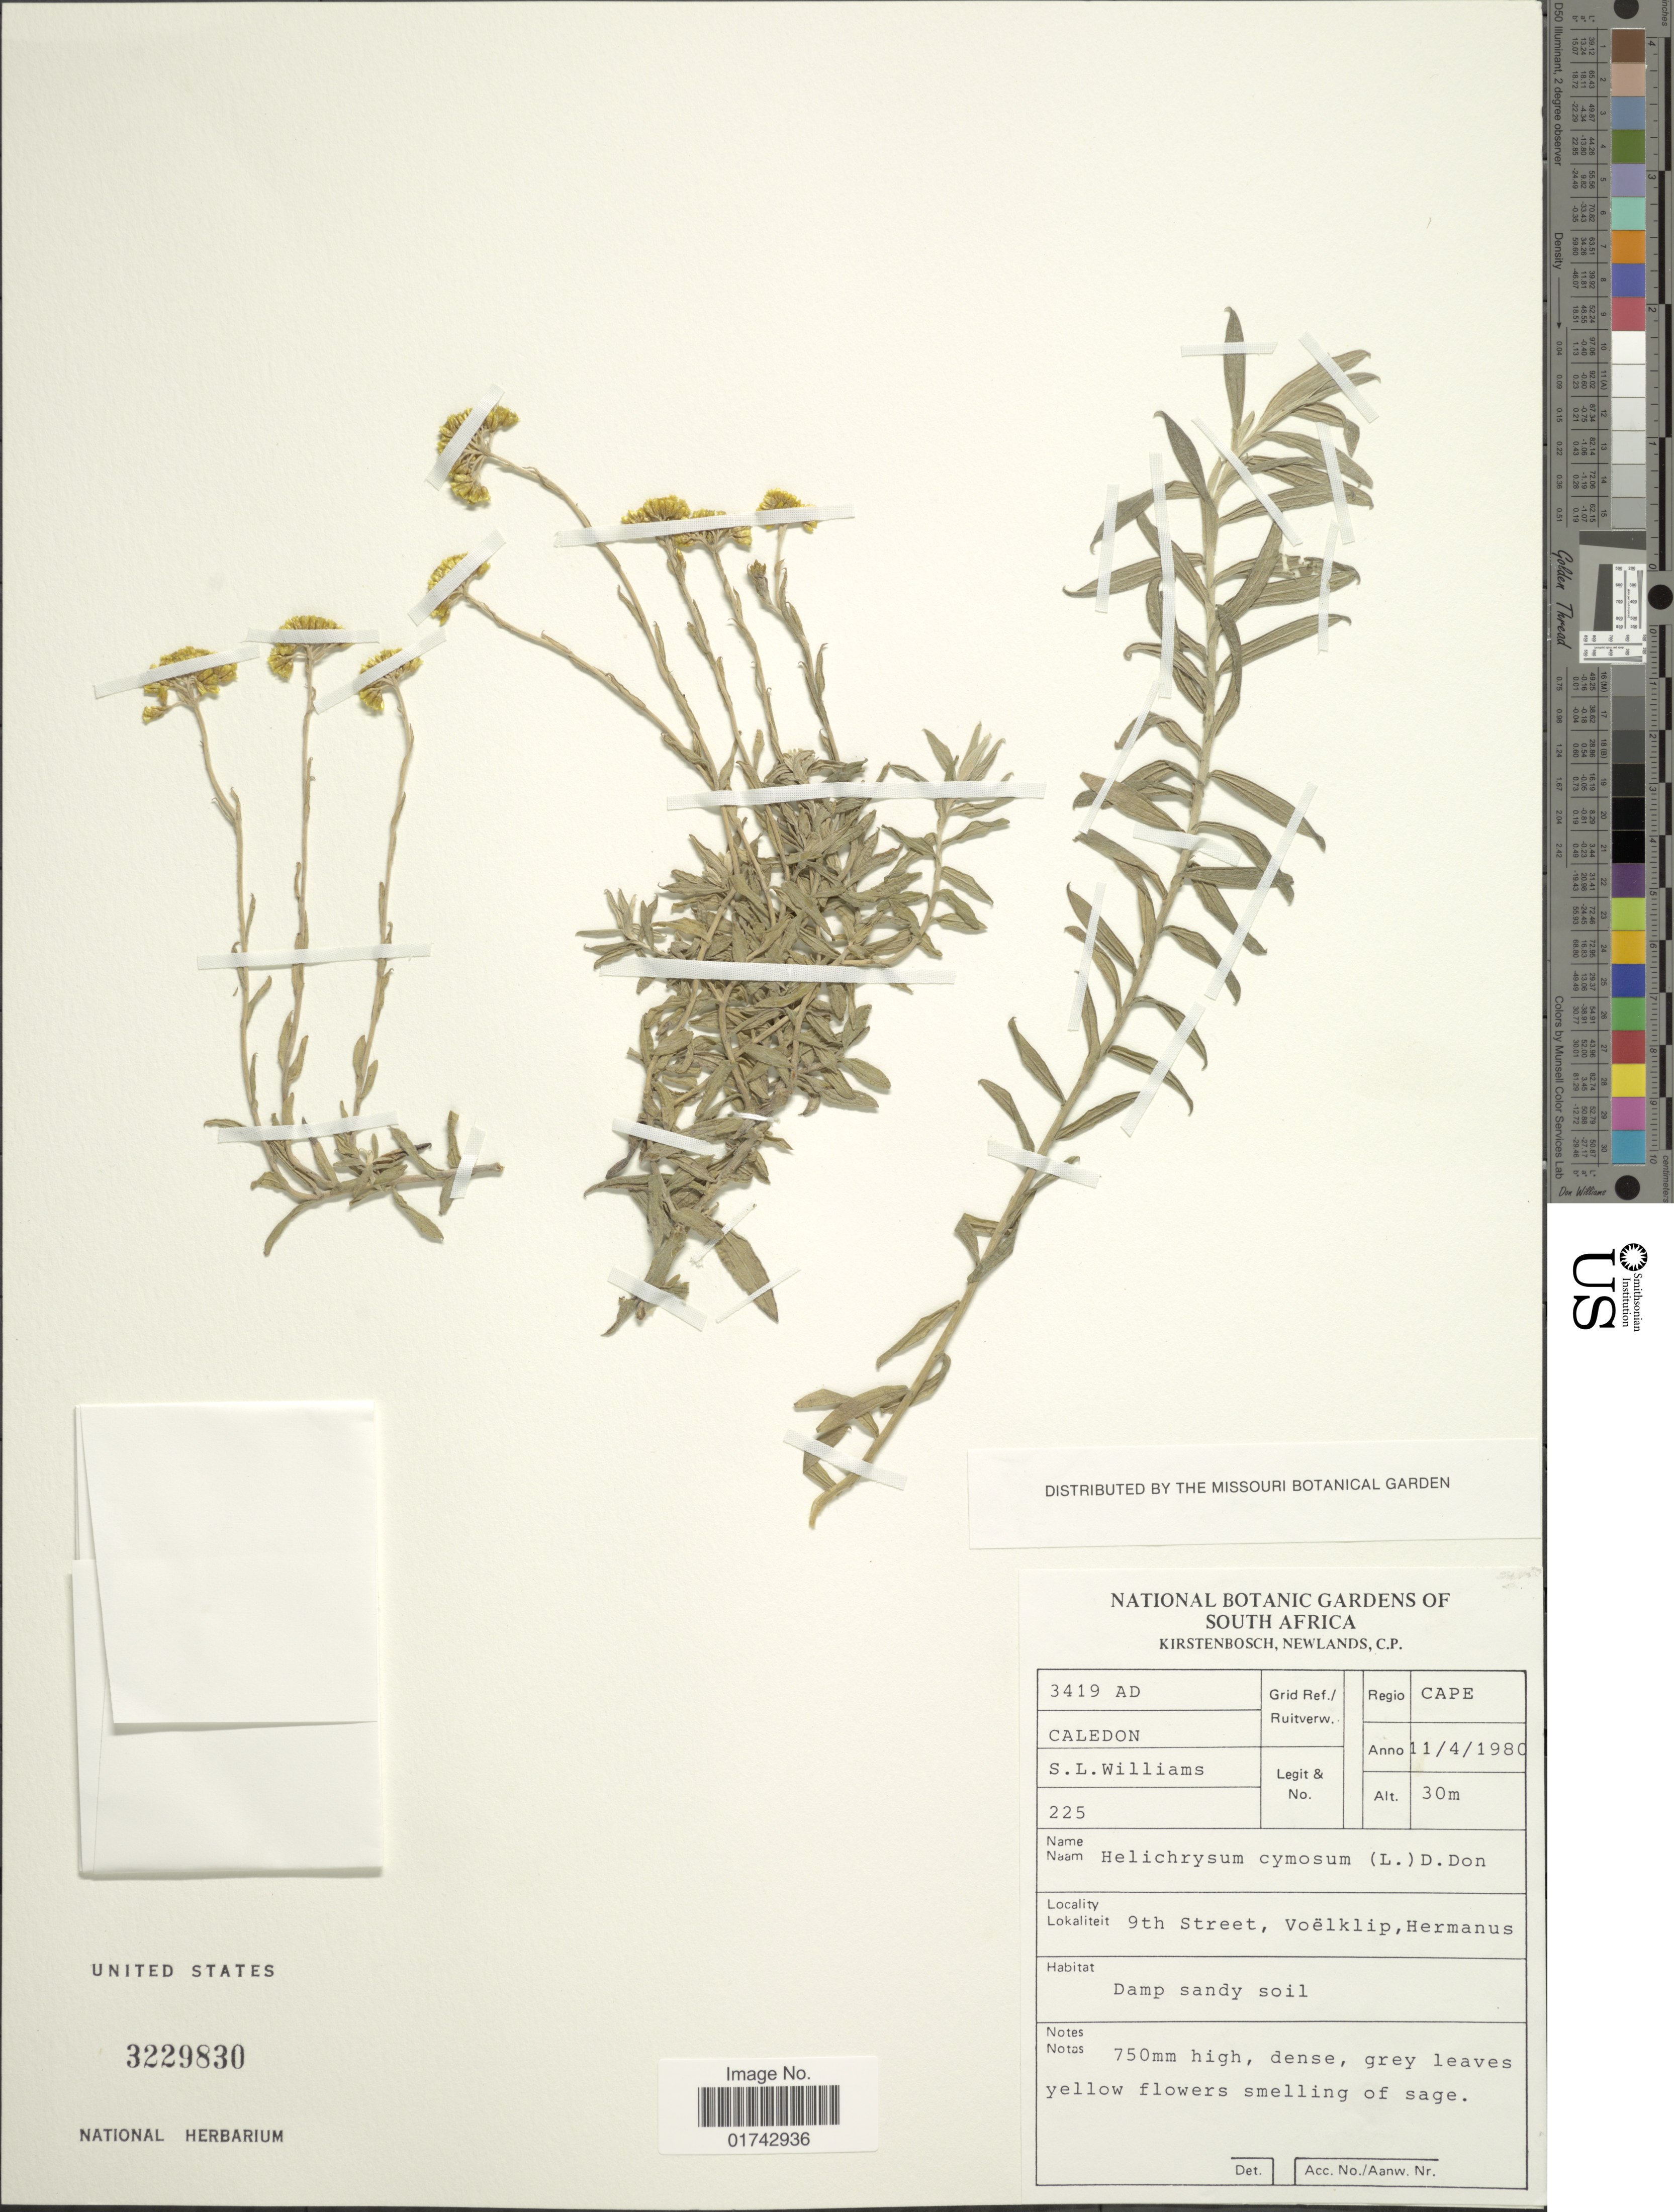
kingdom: Plantae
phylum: Tracheophyta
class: Magnoliopsida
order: Asterales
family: Asteraceae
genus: Helichrysum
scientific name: Helichrysum cymosum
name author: (L.) D. Don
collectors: S. L. Williams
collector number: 225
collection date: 1980-04-11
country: South Africa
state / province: Western Cape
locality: C. P., Regio Cape, Caledon, 9th Street, Voelklip, Hermanus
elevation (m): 30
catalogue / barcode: US 3229830